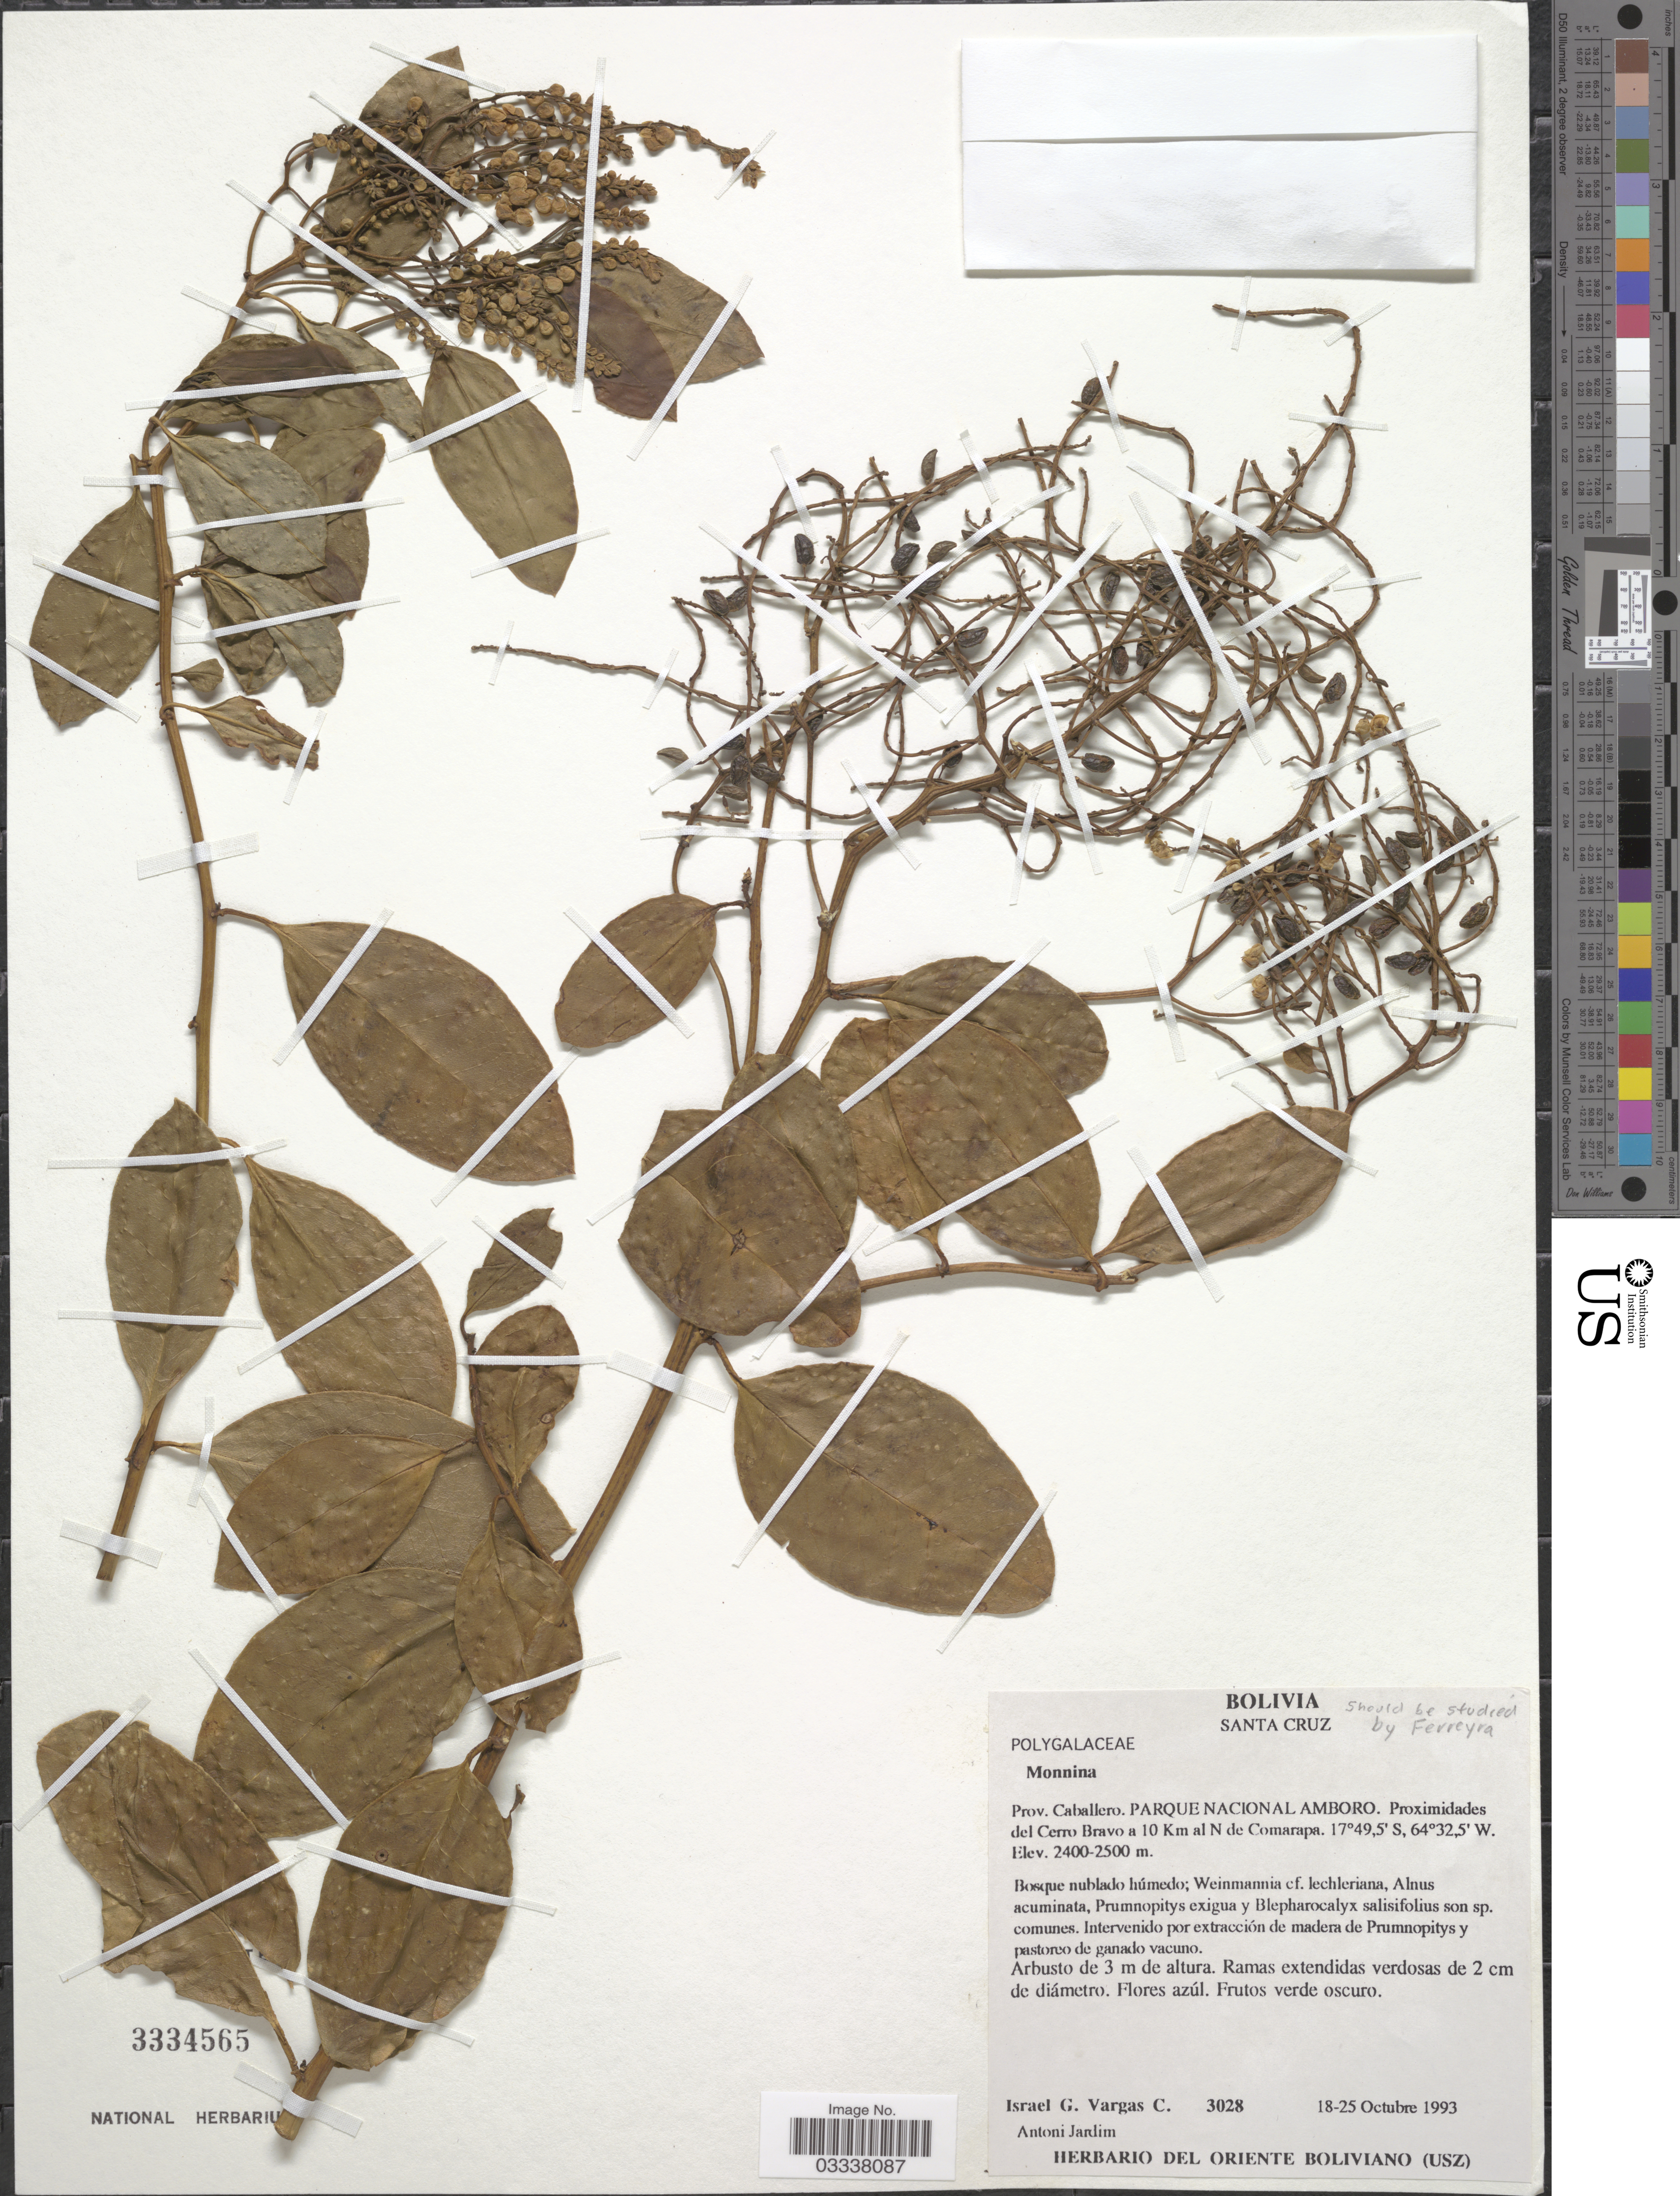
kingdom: Plantae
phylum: Tracheophyta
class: Magnoliopsida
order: Fabales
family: Polygalaceae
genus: Monnina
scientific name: Monnina sp.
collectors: I. Vargas C.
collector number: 3028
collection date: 1993-10-18/1993-10-25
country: Bolivia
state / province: Santa Cruz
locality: Prov. Caballero. Parque Nacional Amboro. Proximidades del Cerro Bravo a 10 Km al N de Comarapa.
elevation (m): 2400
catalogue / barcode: US 3334565